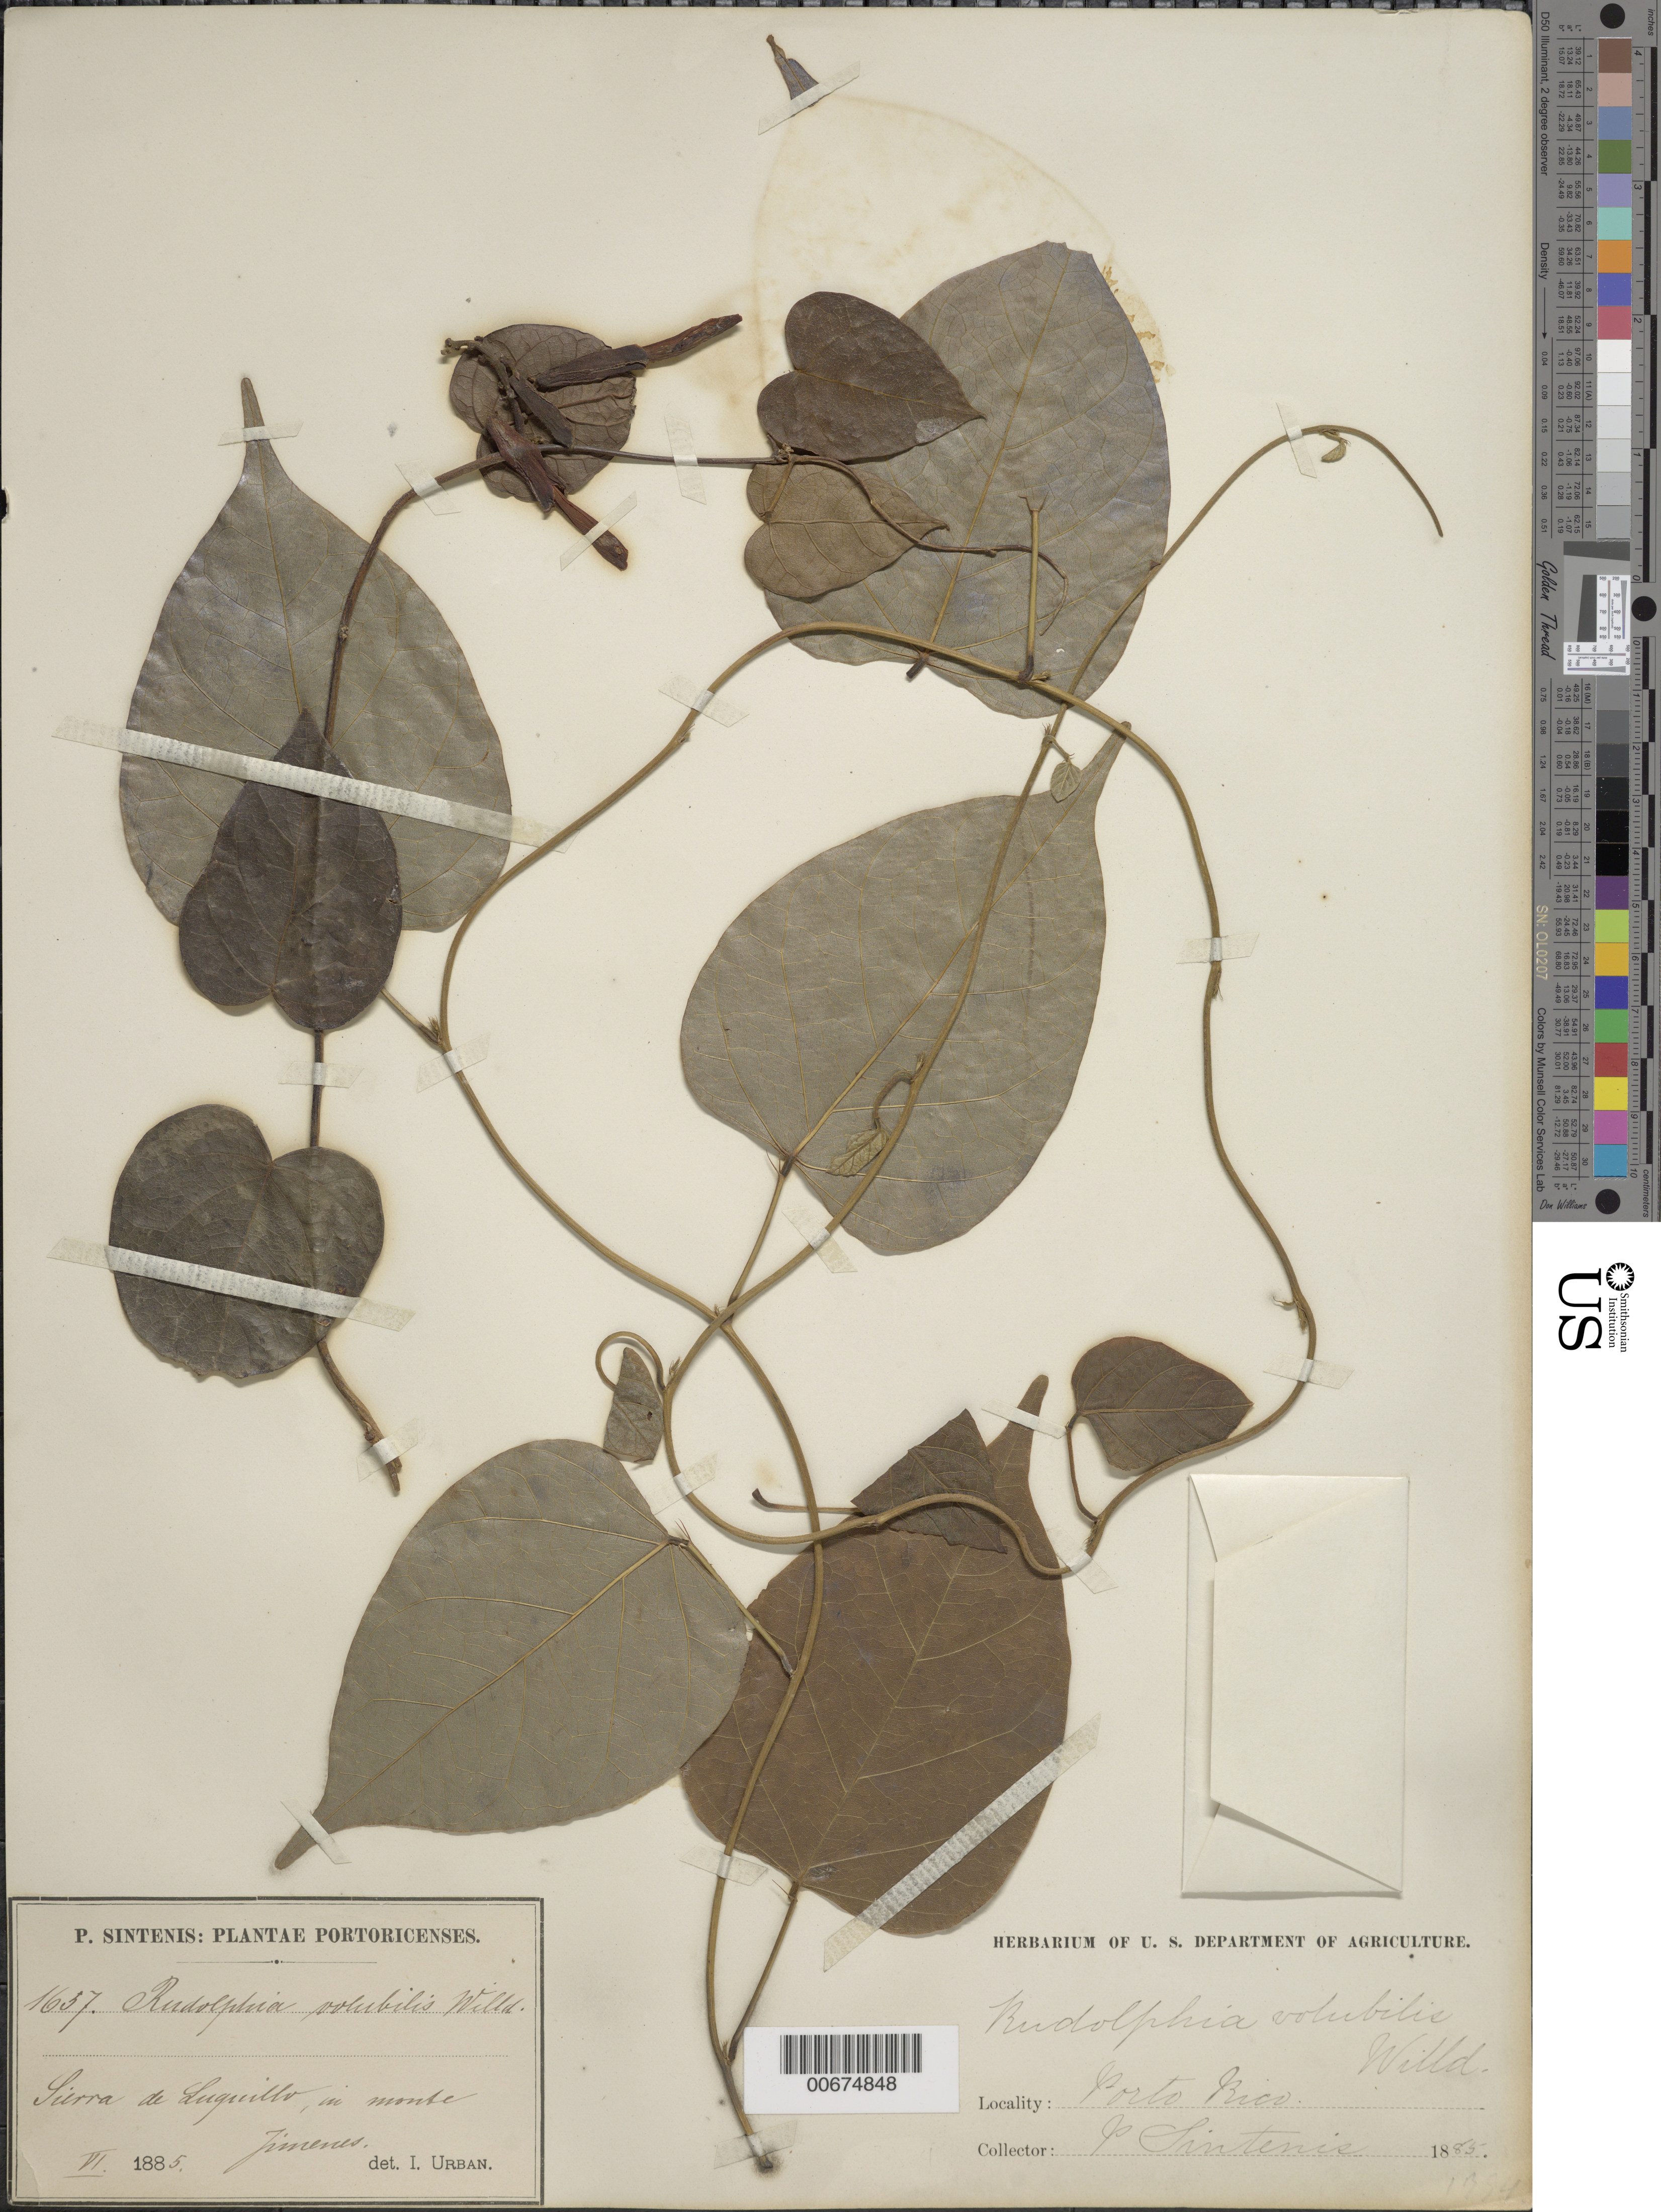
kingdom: Plantae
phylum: Tracheophyta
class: Magnoliopsida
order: Fabales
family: Fabaceae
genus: Rhodopis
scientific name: Rhodopis volubilis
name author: (Willd.) L.P. Queiroz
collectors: P. Sintenis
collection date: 1885-06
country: Puerto Rico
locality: Sierra de Luquillo, in monte, Porto Rico